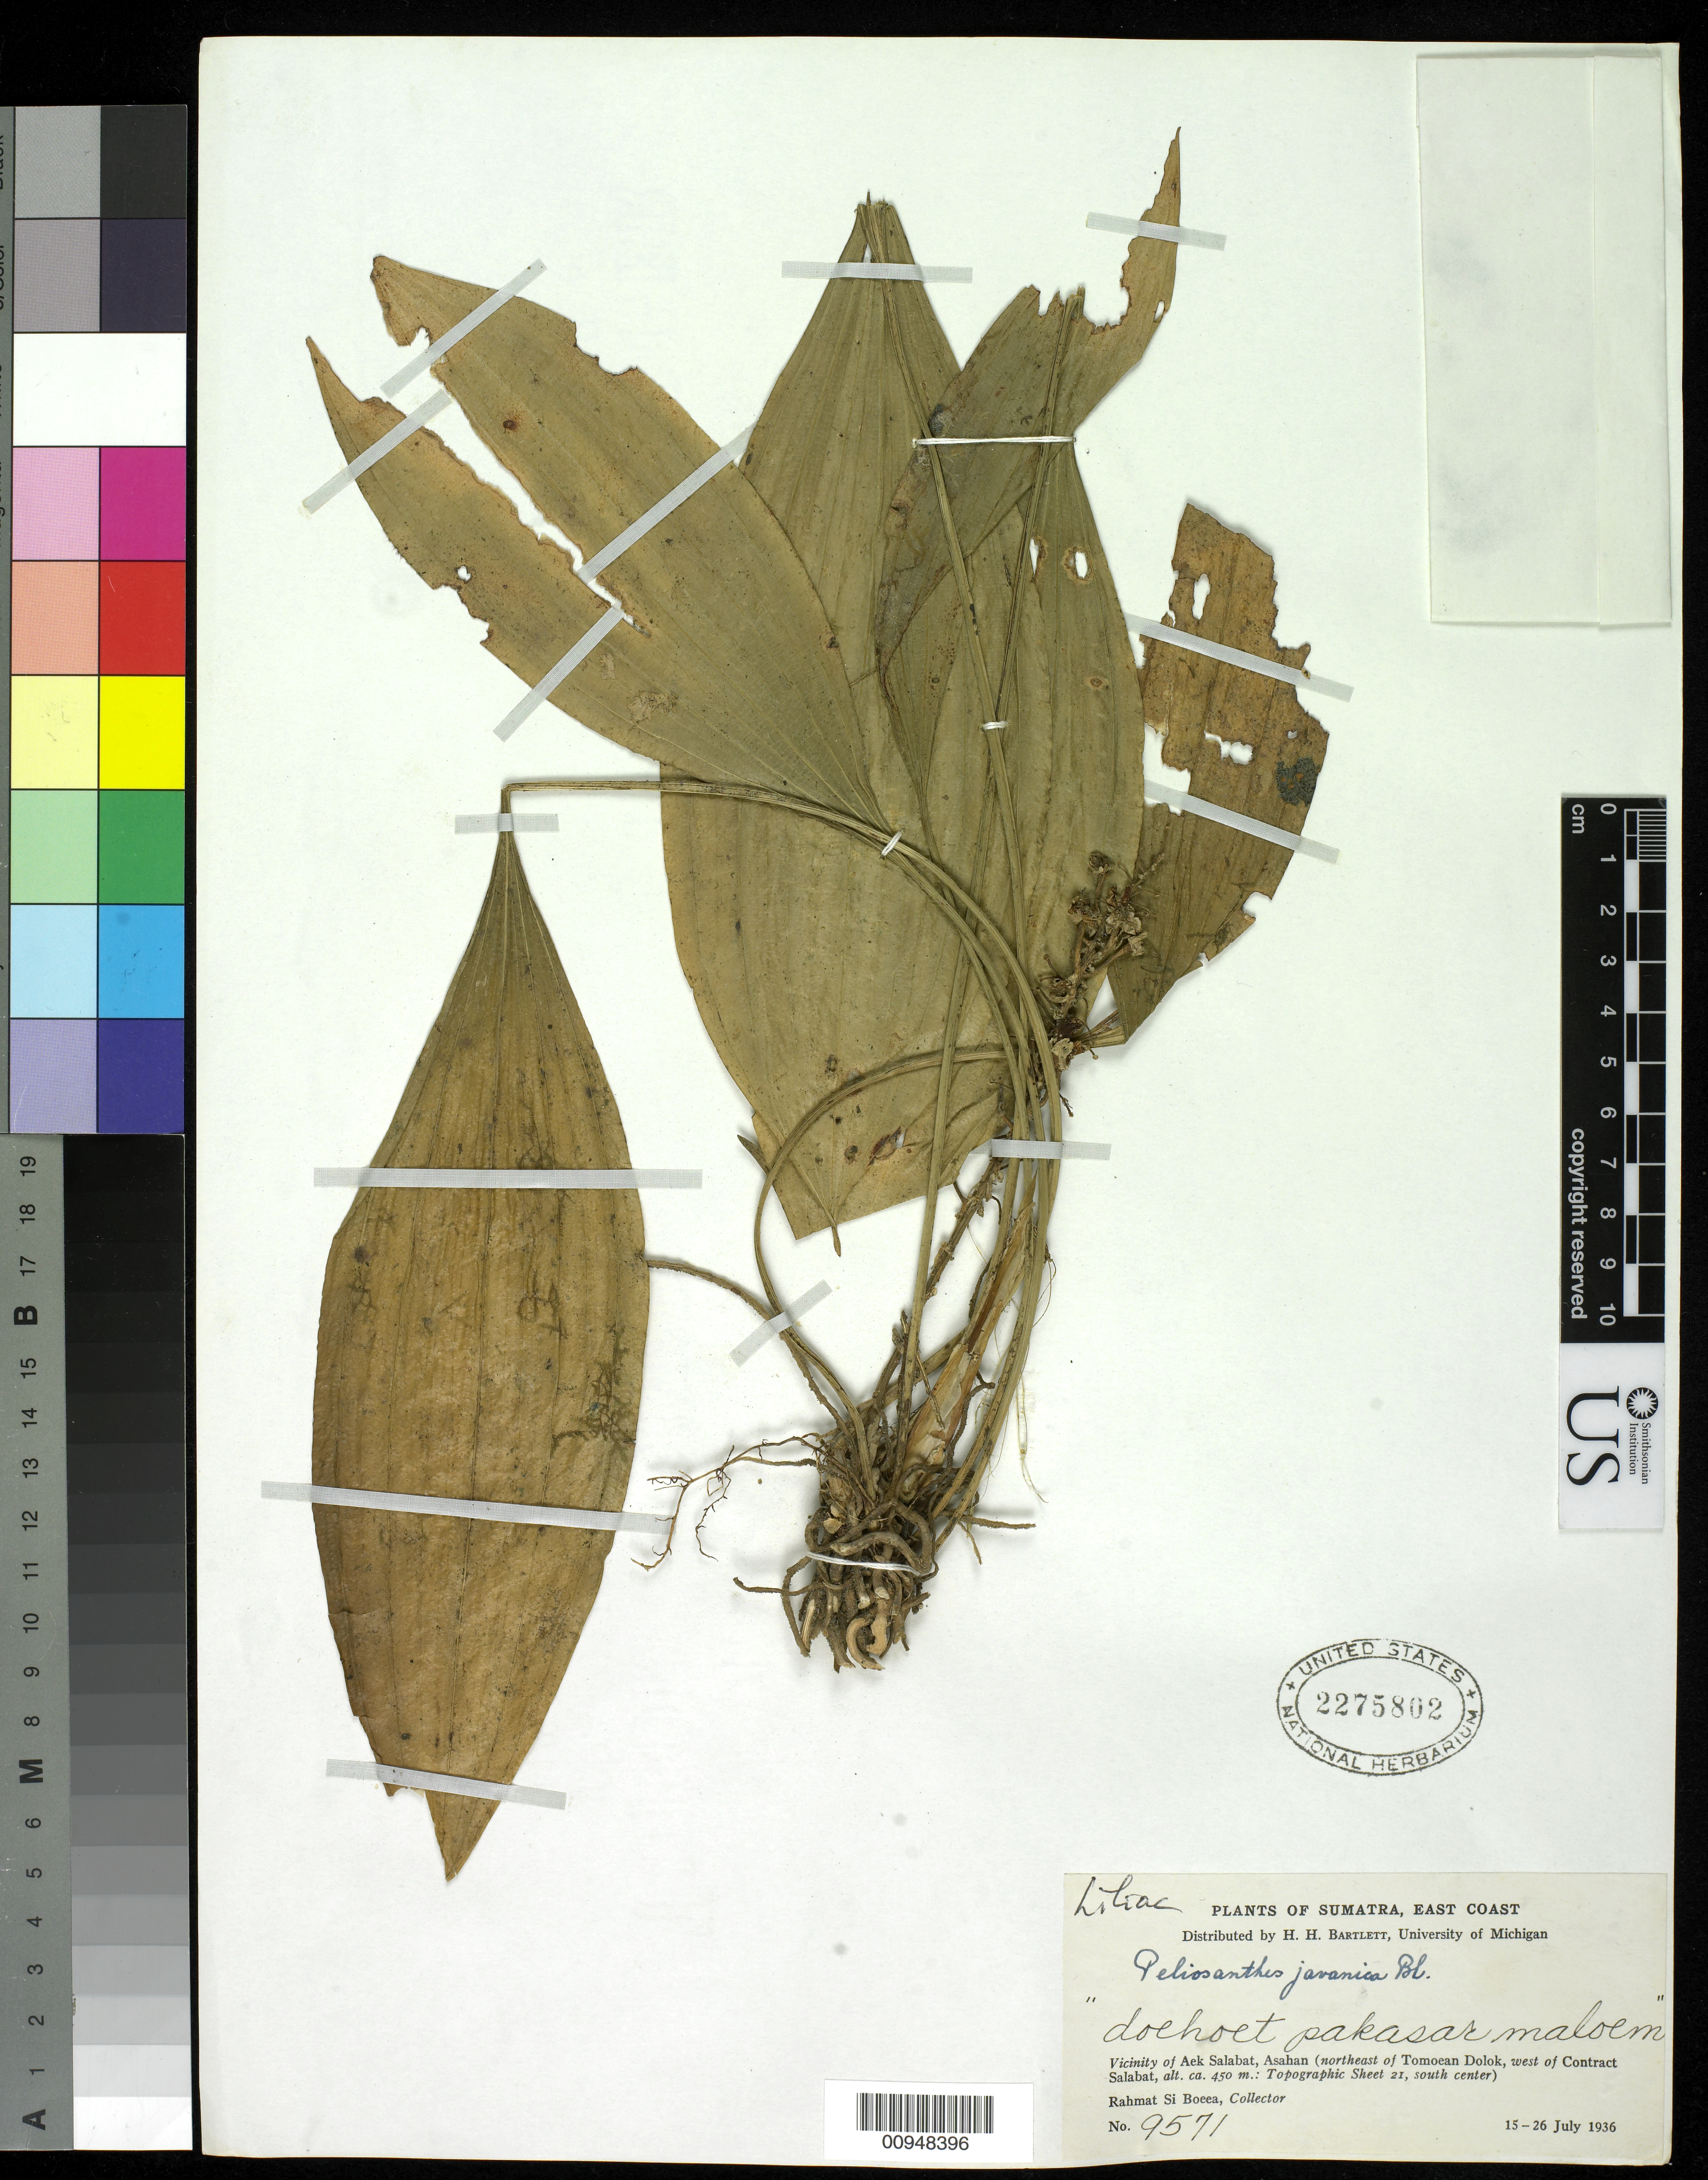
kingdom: Plantae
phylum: Tracheophyta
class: Liliopsida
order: Asparagales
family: Asparagaceae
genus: Peliosanthes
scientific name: Peliosanthes teta subsp. humilis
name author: (Andrews) Jessop ex Gandhi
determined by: Jessop, J.P., (AD), State Herbarium of South Australia (AUSTRALIA)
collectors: Rahmat Si Boeea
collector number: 9571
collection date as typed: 15 Jul 1936 to 26 Jul 1936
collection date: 1936-07-15/1936-07-26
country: Indonesia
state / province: Sumatra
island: Sumatra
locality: Vicinity of Aek Salabat, Asahan (NE of Tomoean Dolok, W of Contract Salabat).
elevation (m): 450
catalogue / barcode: US 2275802